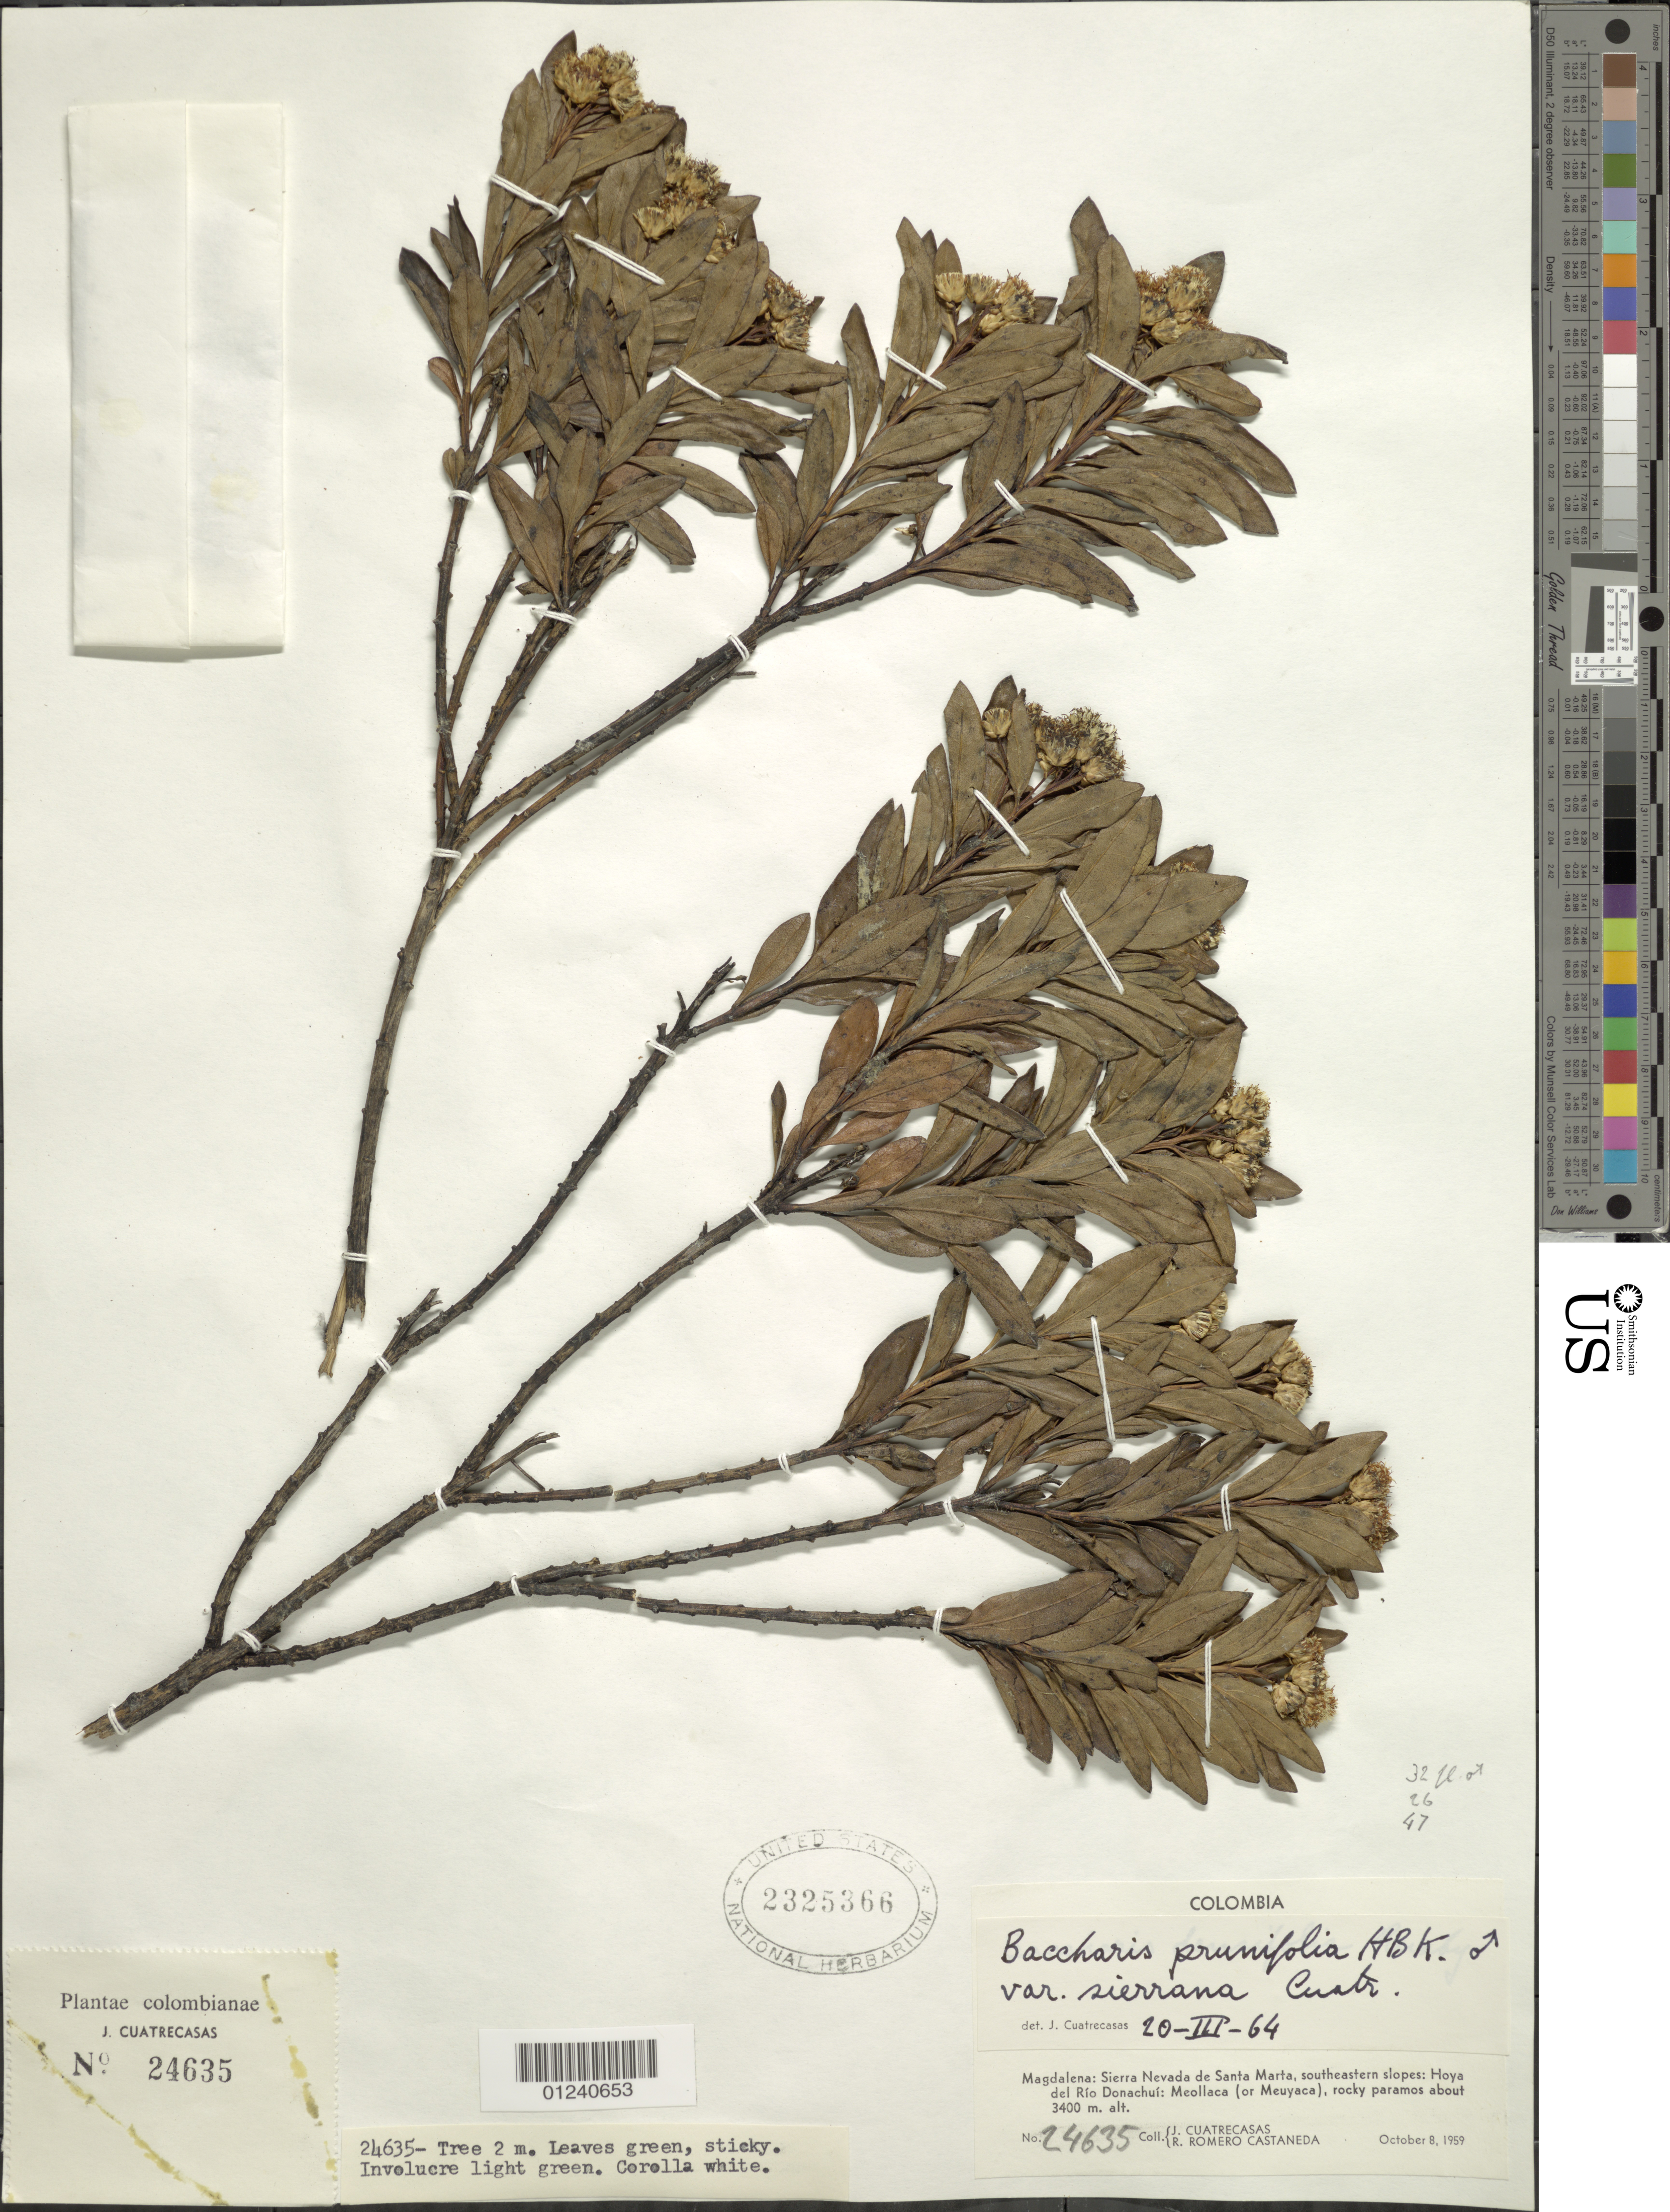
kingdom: Plantae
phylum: Tracheophyta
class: Magnoliopsida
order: Asterales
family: Asteraceae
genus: Baccharis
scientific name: Baccharis prunifolia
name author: Kunth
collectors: J. Cuatrecasas & R. Romero Castañeda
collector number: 24635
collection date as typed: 08 Oct 1959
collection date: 1959-10-08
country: Colombia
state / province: Magdalena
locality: Sierra Nevada de Santa Marta, southeastern slopes: Hoya Rio del Donachui: Meollaca (or Meuyaca)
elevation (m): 3400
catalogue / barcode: US 2325366